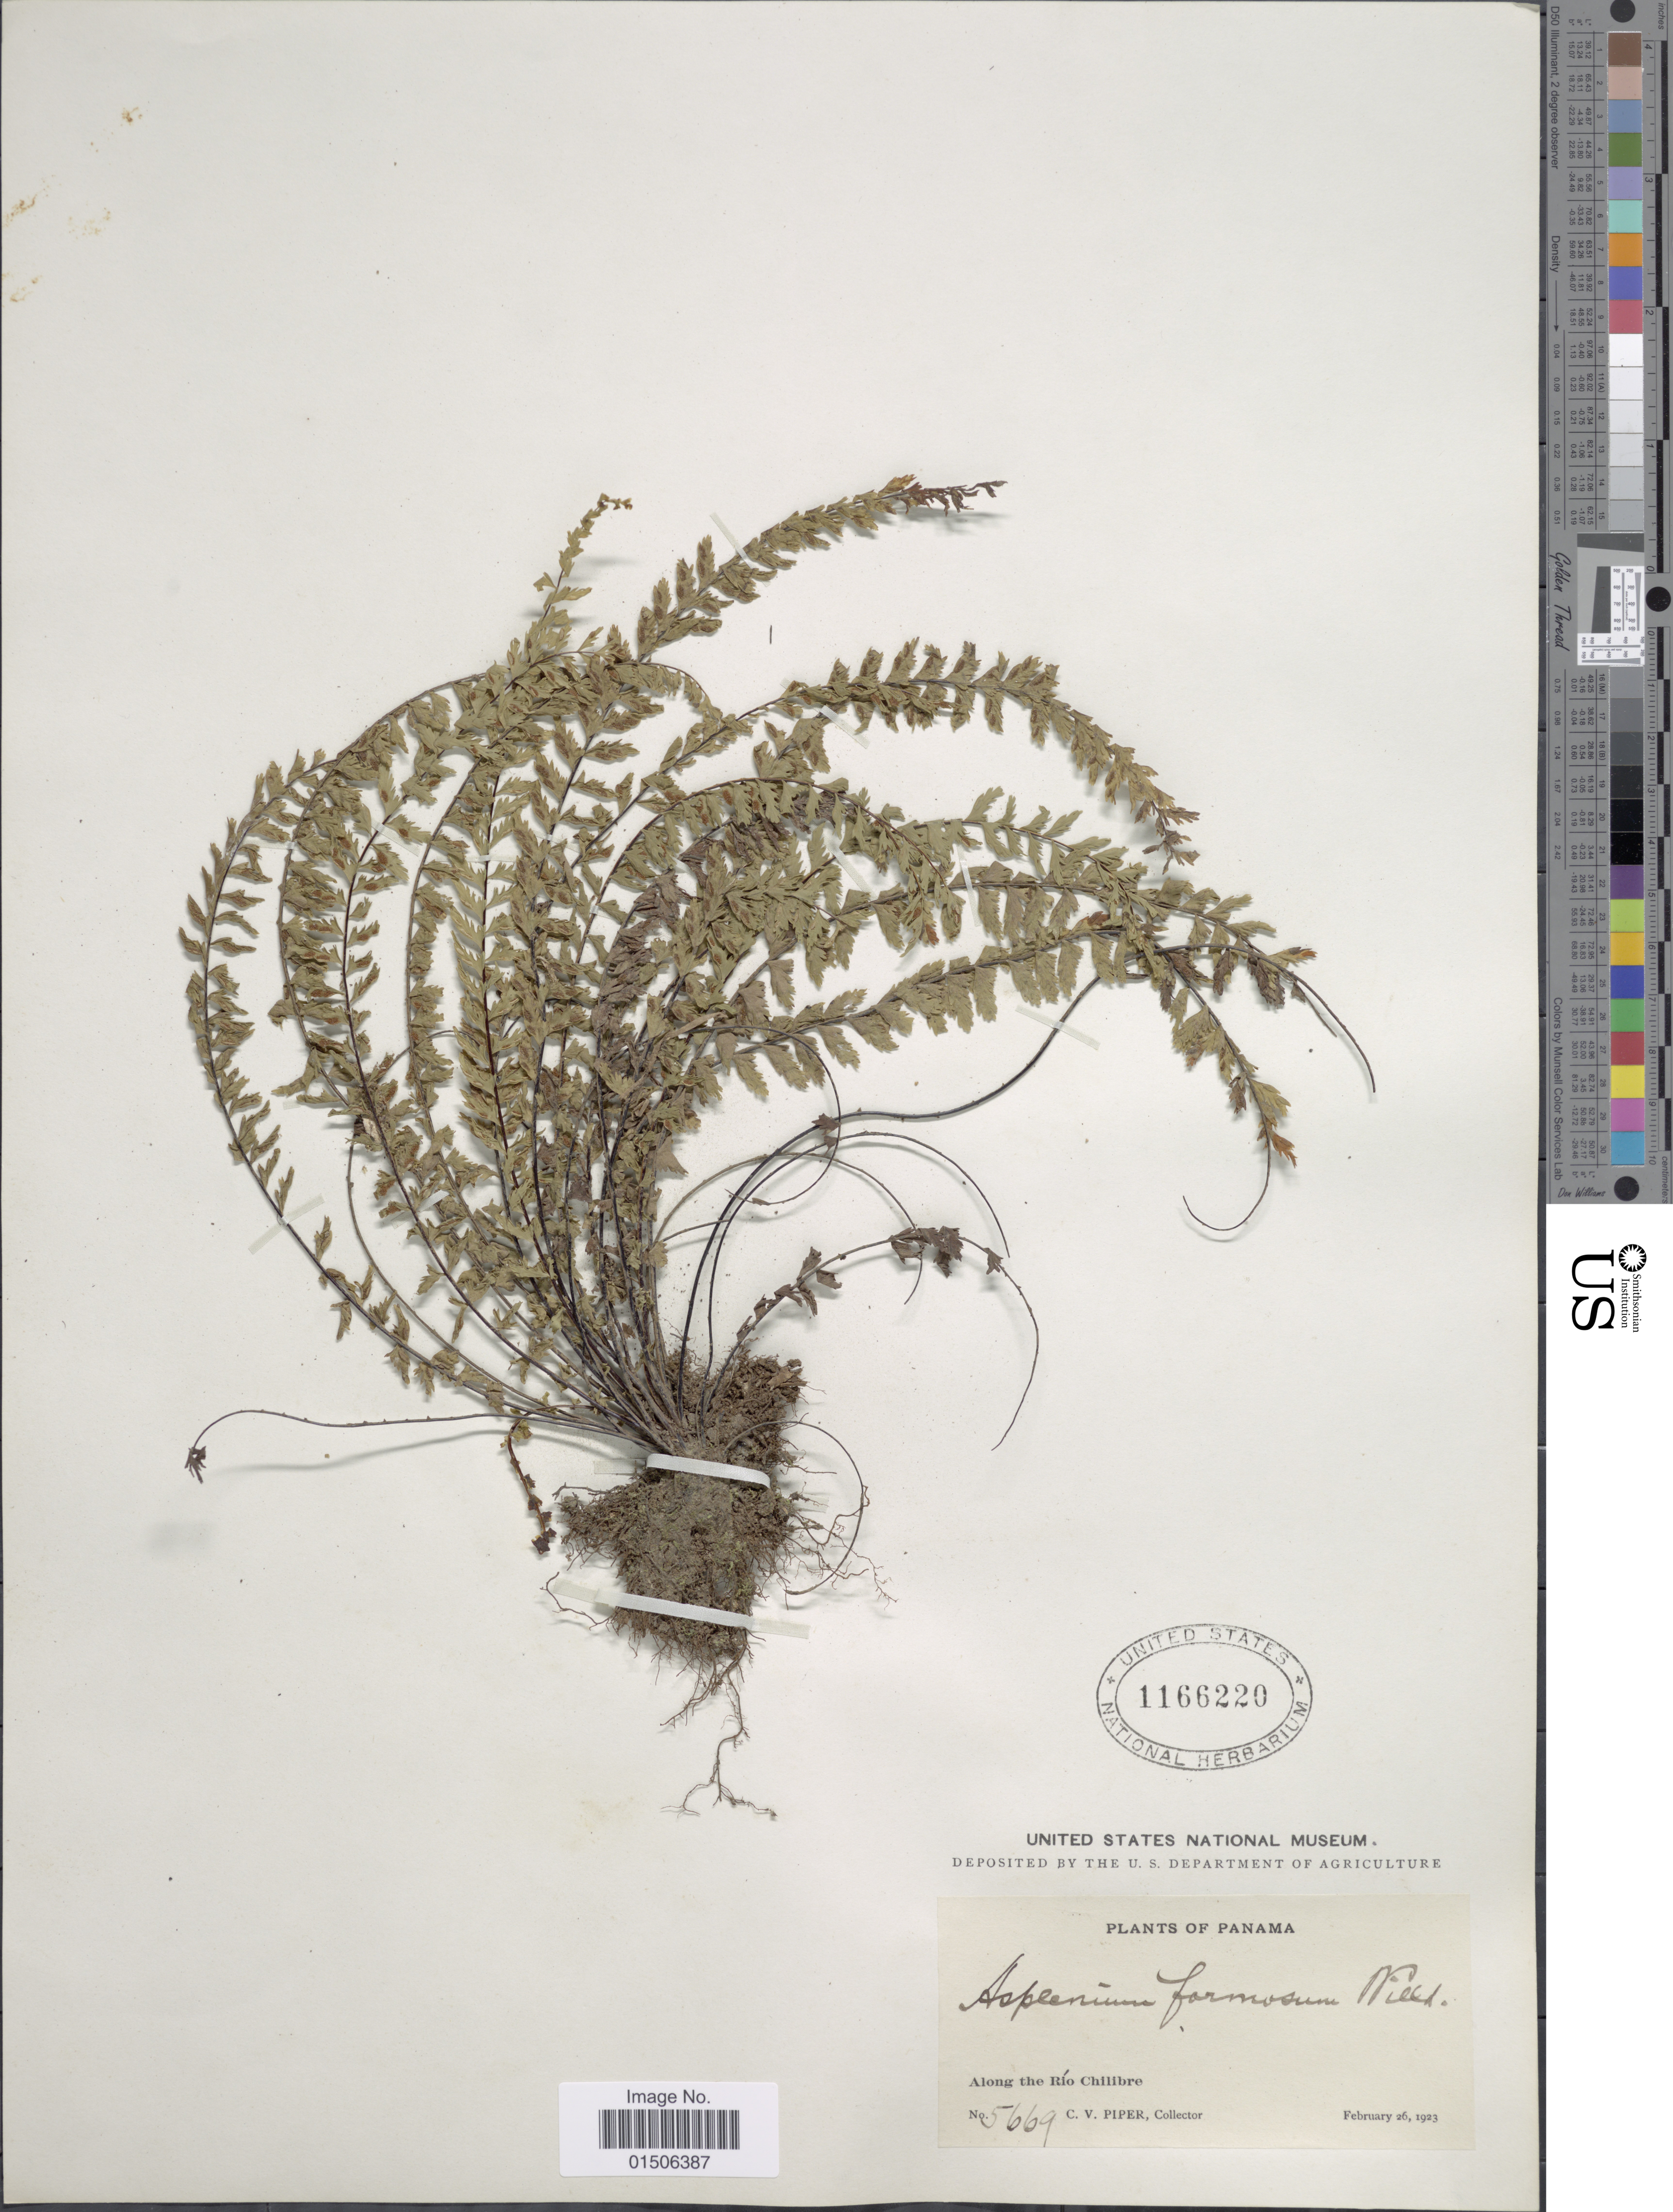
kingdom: Plantae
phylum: Tracheophyta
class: Polypodiopsida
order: Polypodiales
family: Aspleniaceae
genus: Asplenium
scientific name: Asplenium formosum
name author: Willd.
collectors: C. V. Piper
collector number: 5669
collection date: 1923-02-26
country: Panama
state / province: Panamá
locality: Along the Río Chilibre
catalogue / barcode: US 1166220